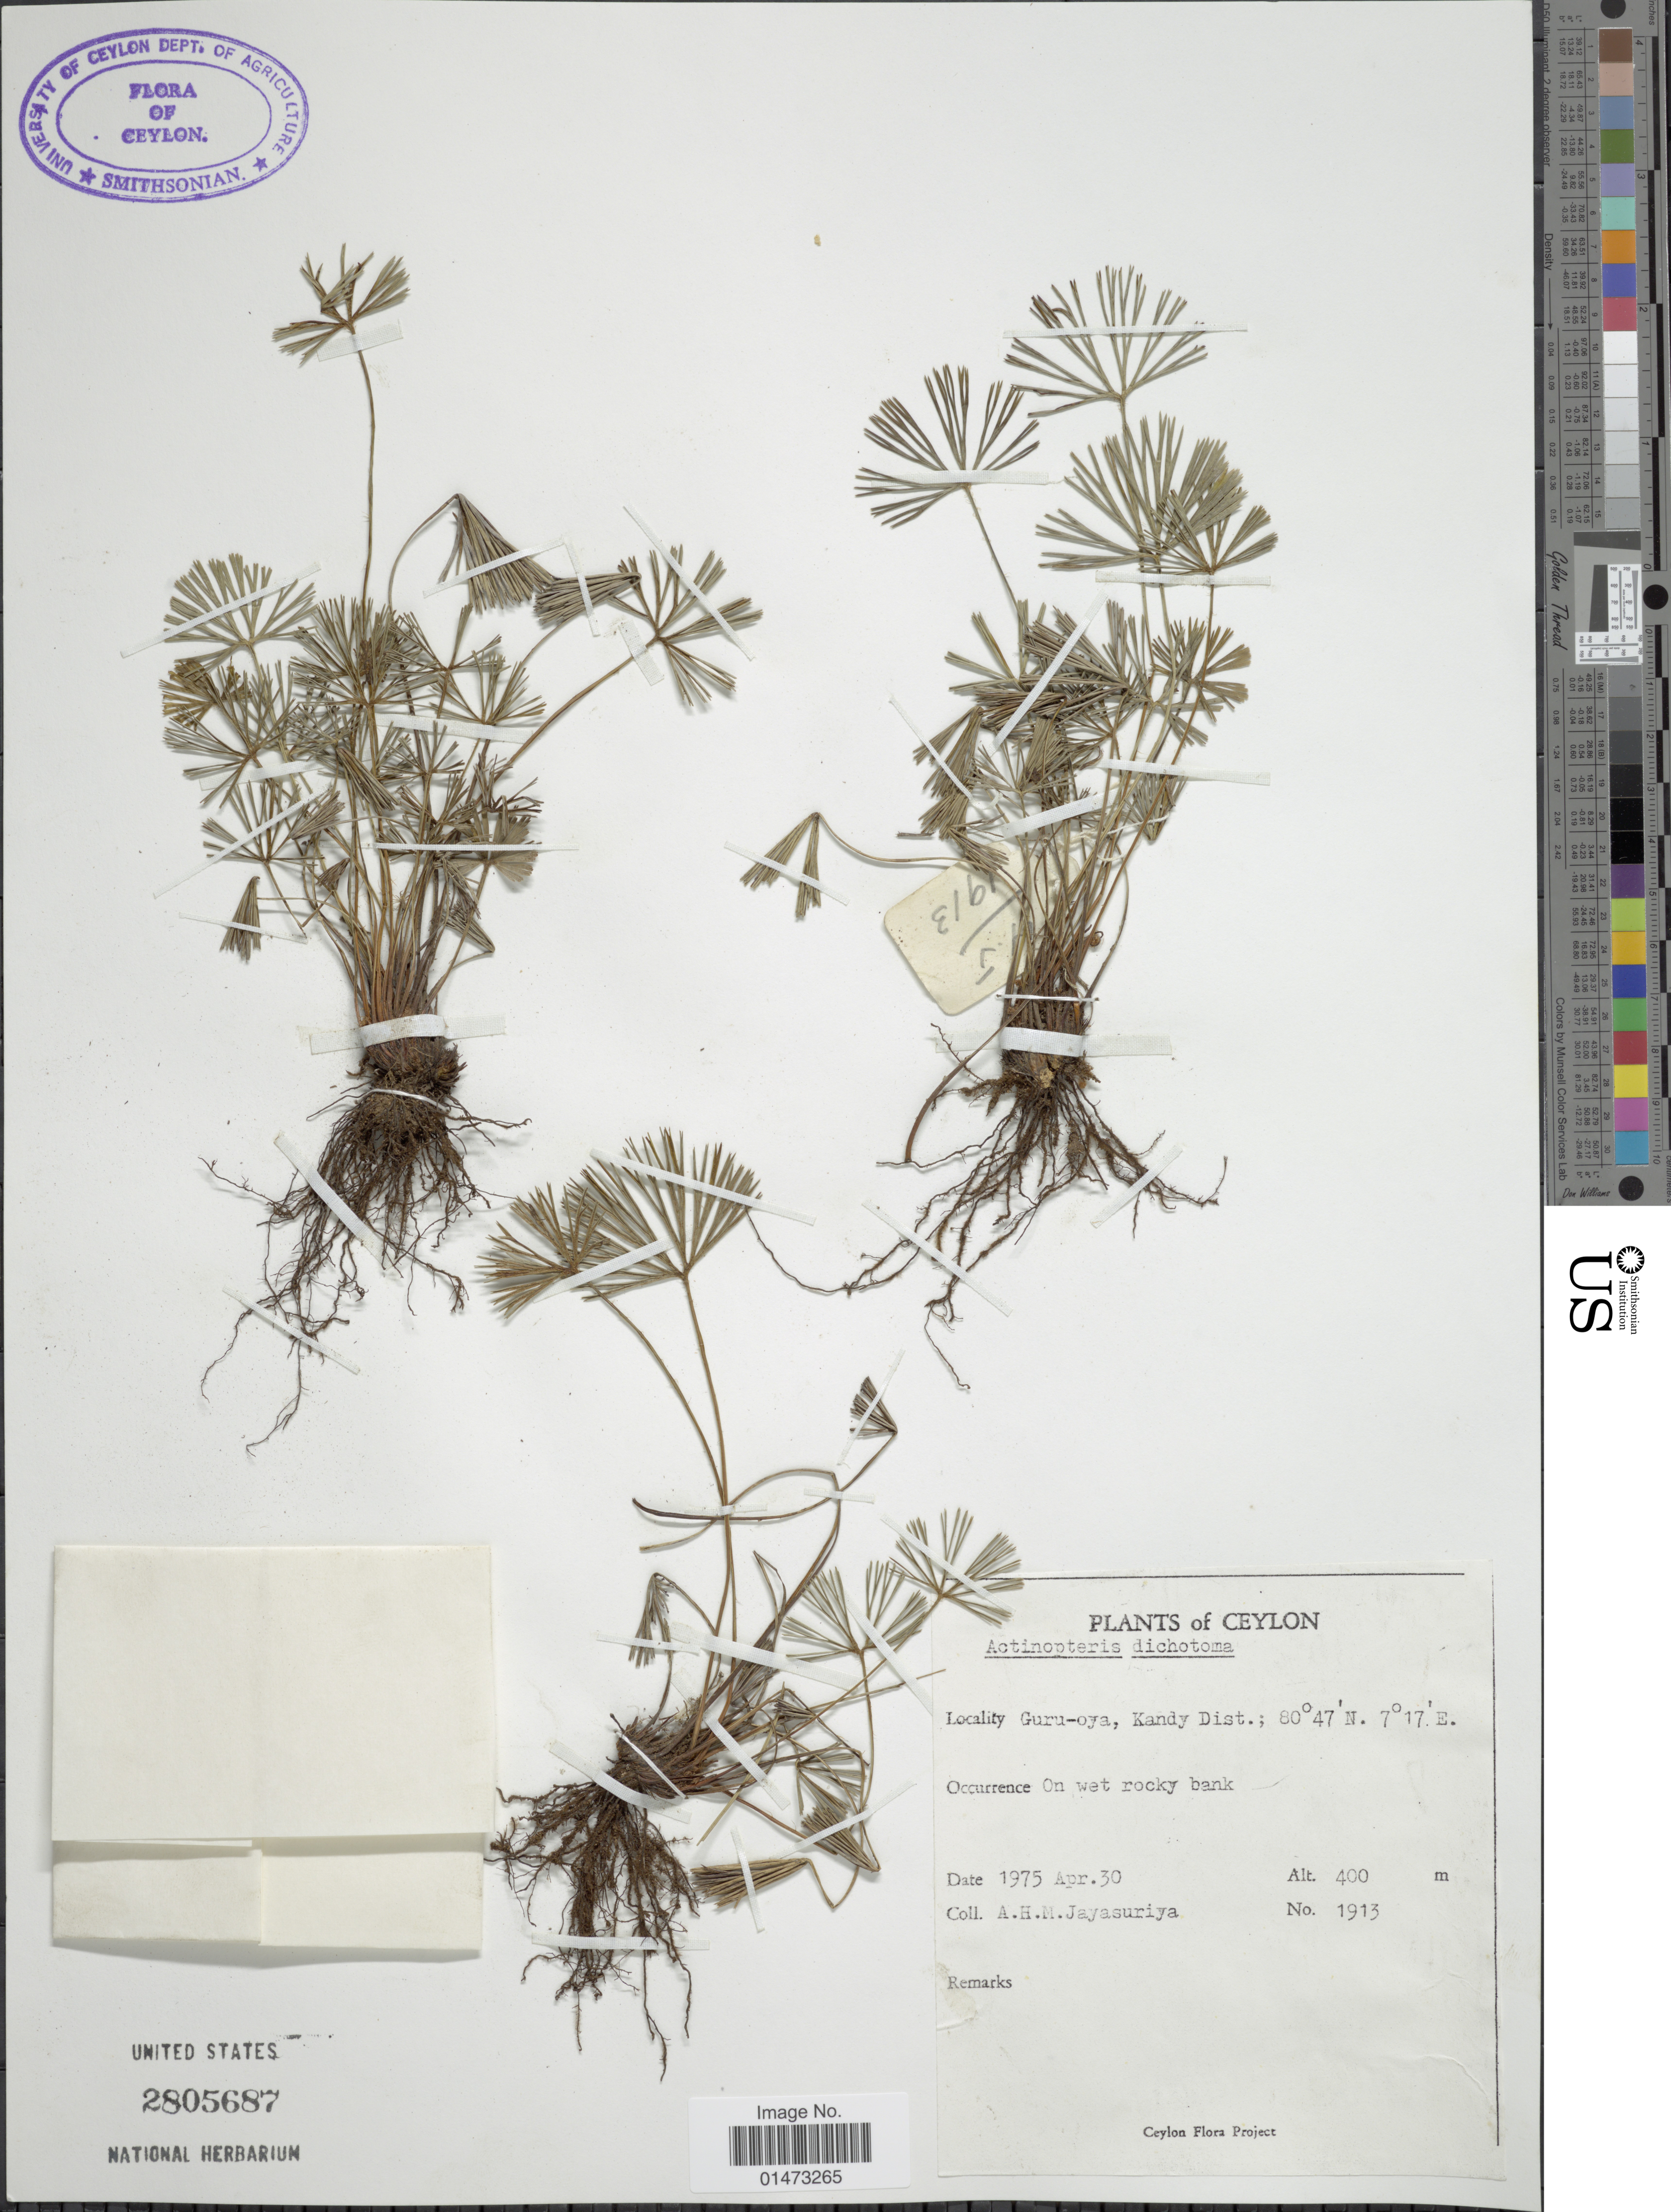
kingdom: Plantae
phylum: Tracheophyta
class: Polypodiopsida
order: Polypodiales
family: Pteridaceae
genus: Actiniopteris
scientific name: Actiniopteris radiata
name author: (Sw.) Link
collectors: A. H. Jayasuriya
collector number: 1913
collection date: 1975-04-30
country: Sri Lanka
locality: Ceylon, Guru-oya, Kandy District.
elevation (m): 400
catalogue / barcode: US 2805687